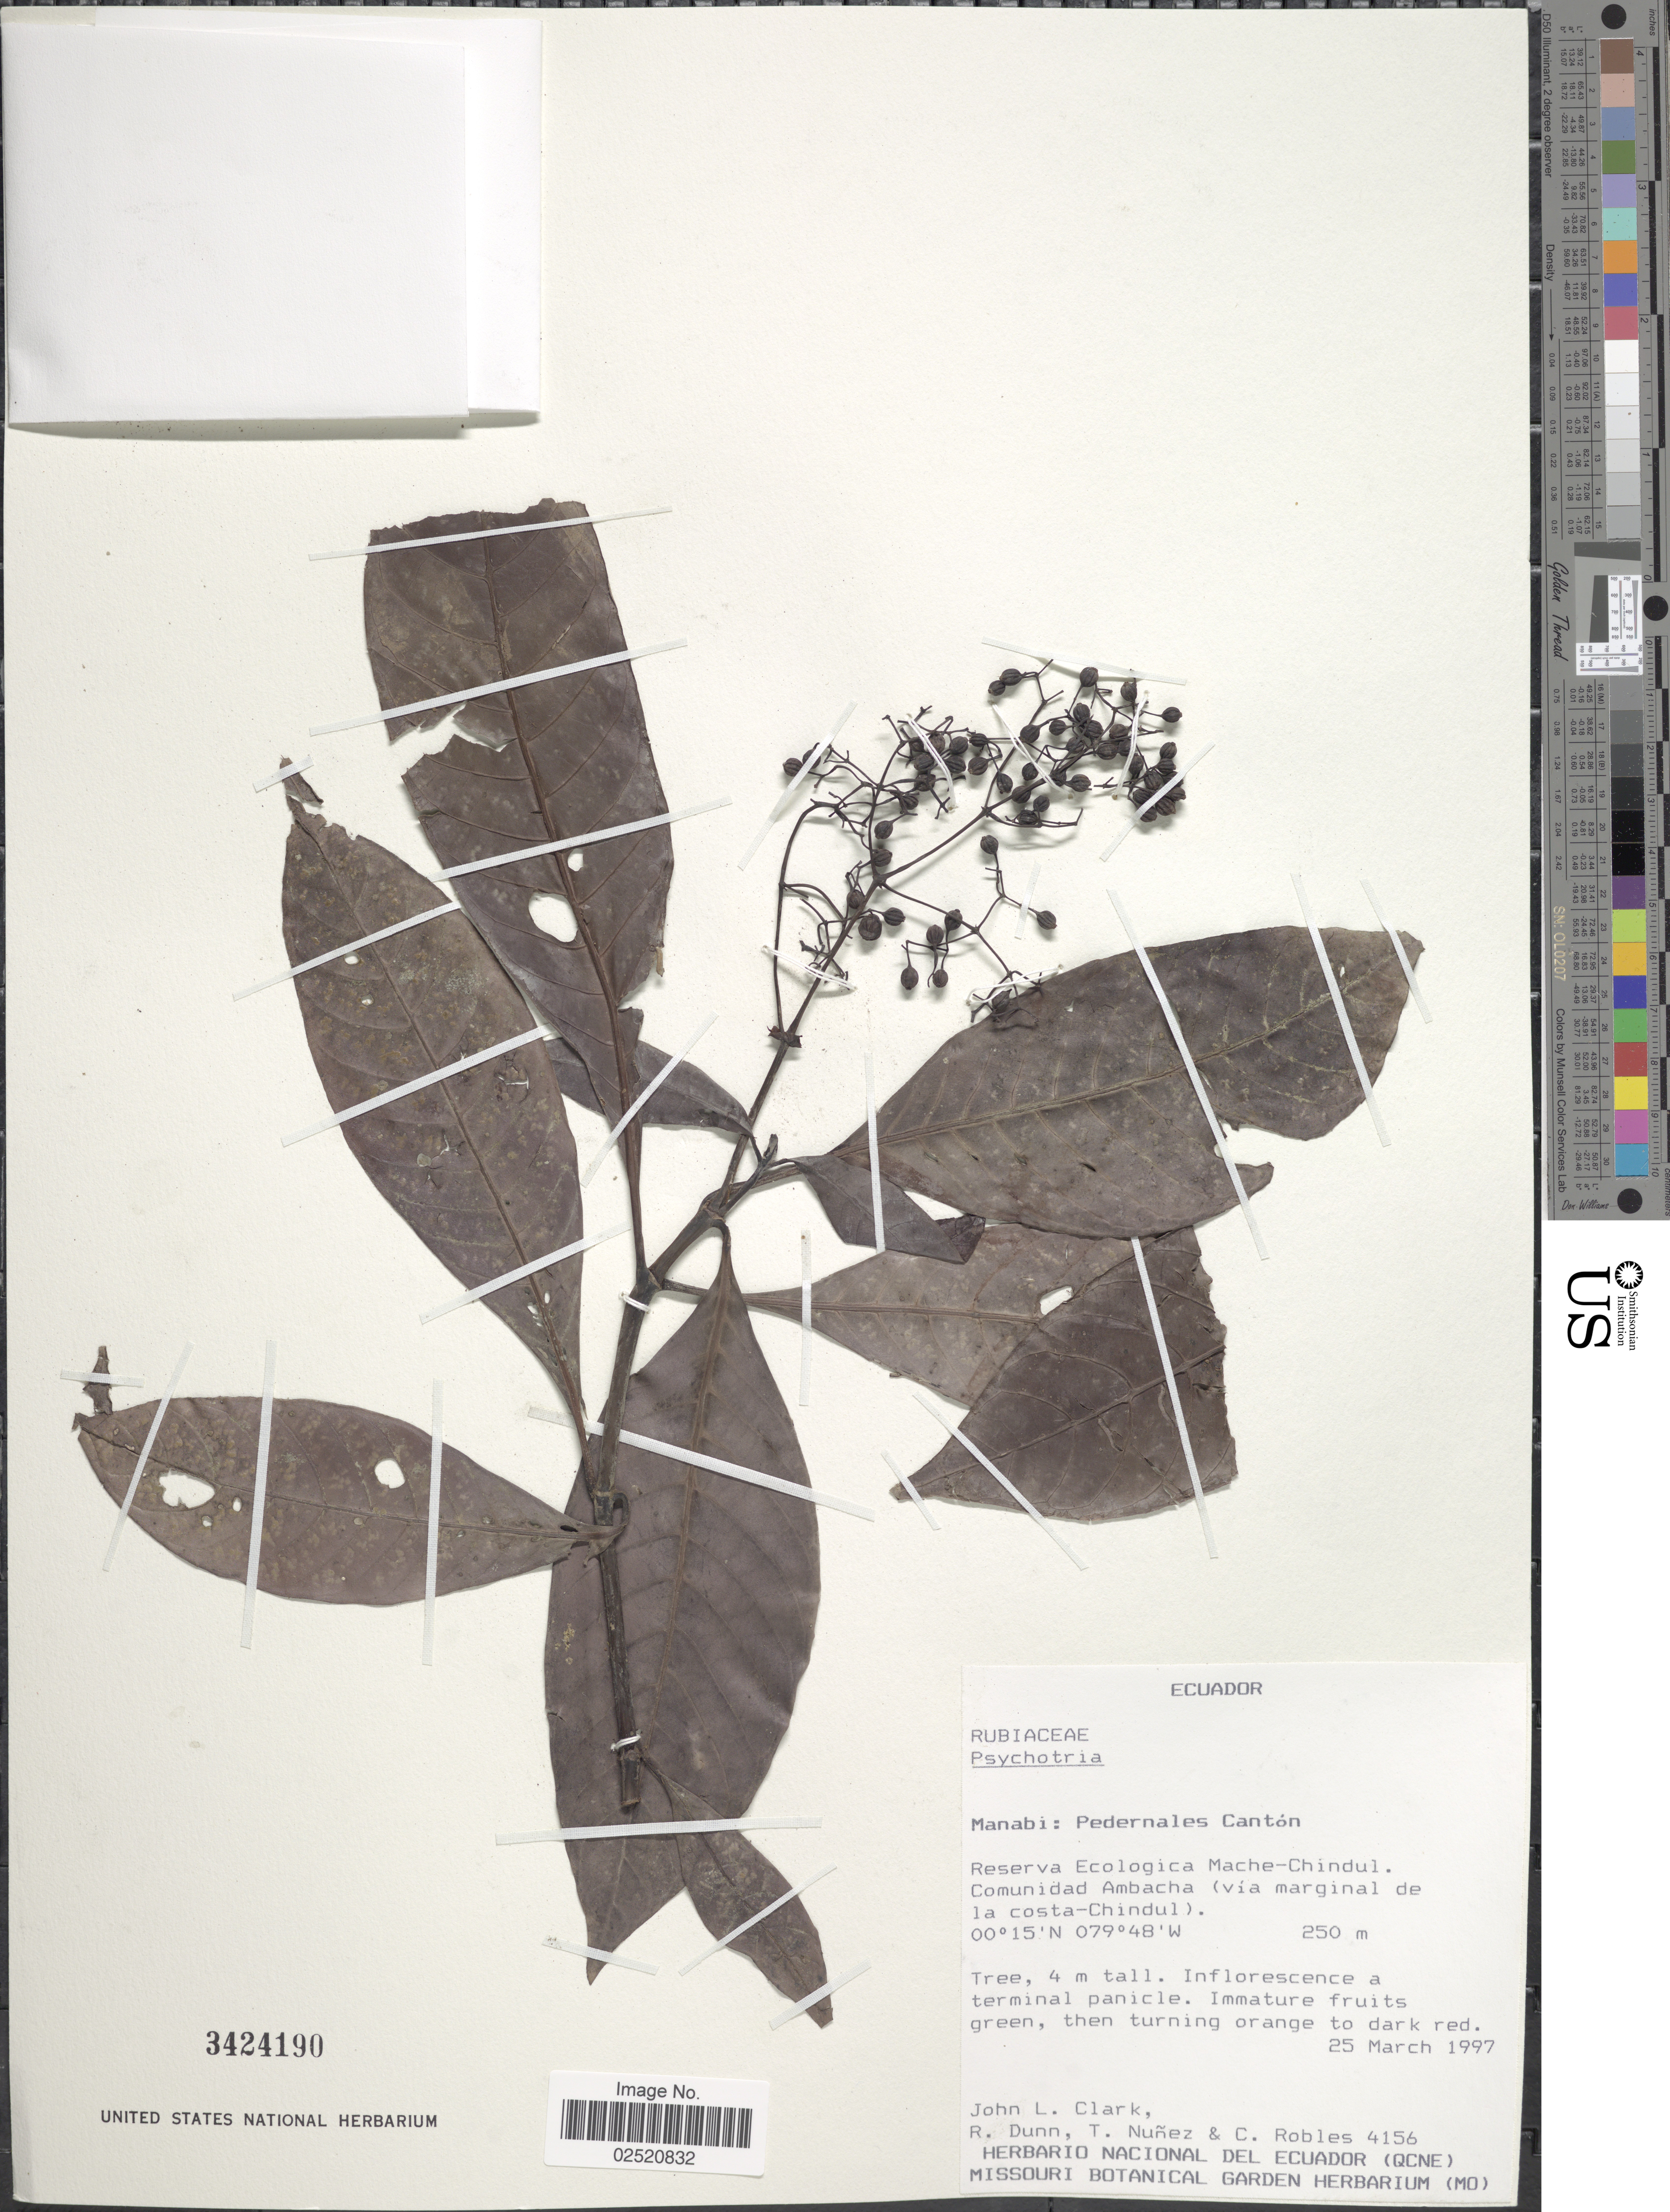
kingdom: Plantae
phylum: Tracheophyta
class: Magnoliopsida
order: Gentianales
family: Rubiaceae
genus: Psychotria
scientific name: Psychotria sp.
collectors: J. L. Clark, R. Dunn, T. Núñez & C. Robles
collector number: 4156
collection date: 1997-03-25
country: Ecuador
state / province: Manabí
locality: Pedernales Canton, Reserva Ecologica Mache Chindul, Comunidad Ambacha (via marginal de la costa-Chindul)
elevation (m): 250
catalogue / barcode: US 3424190